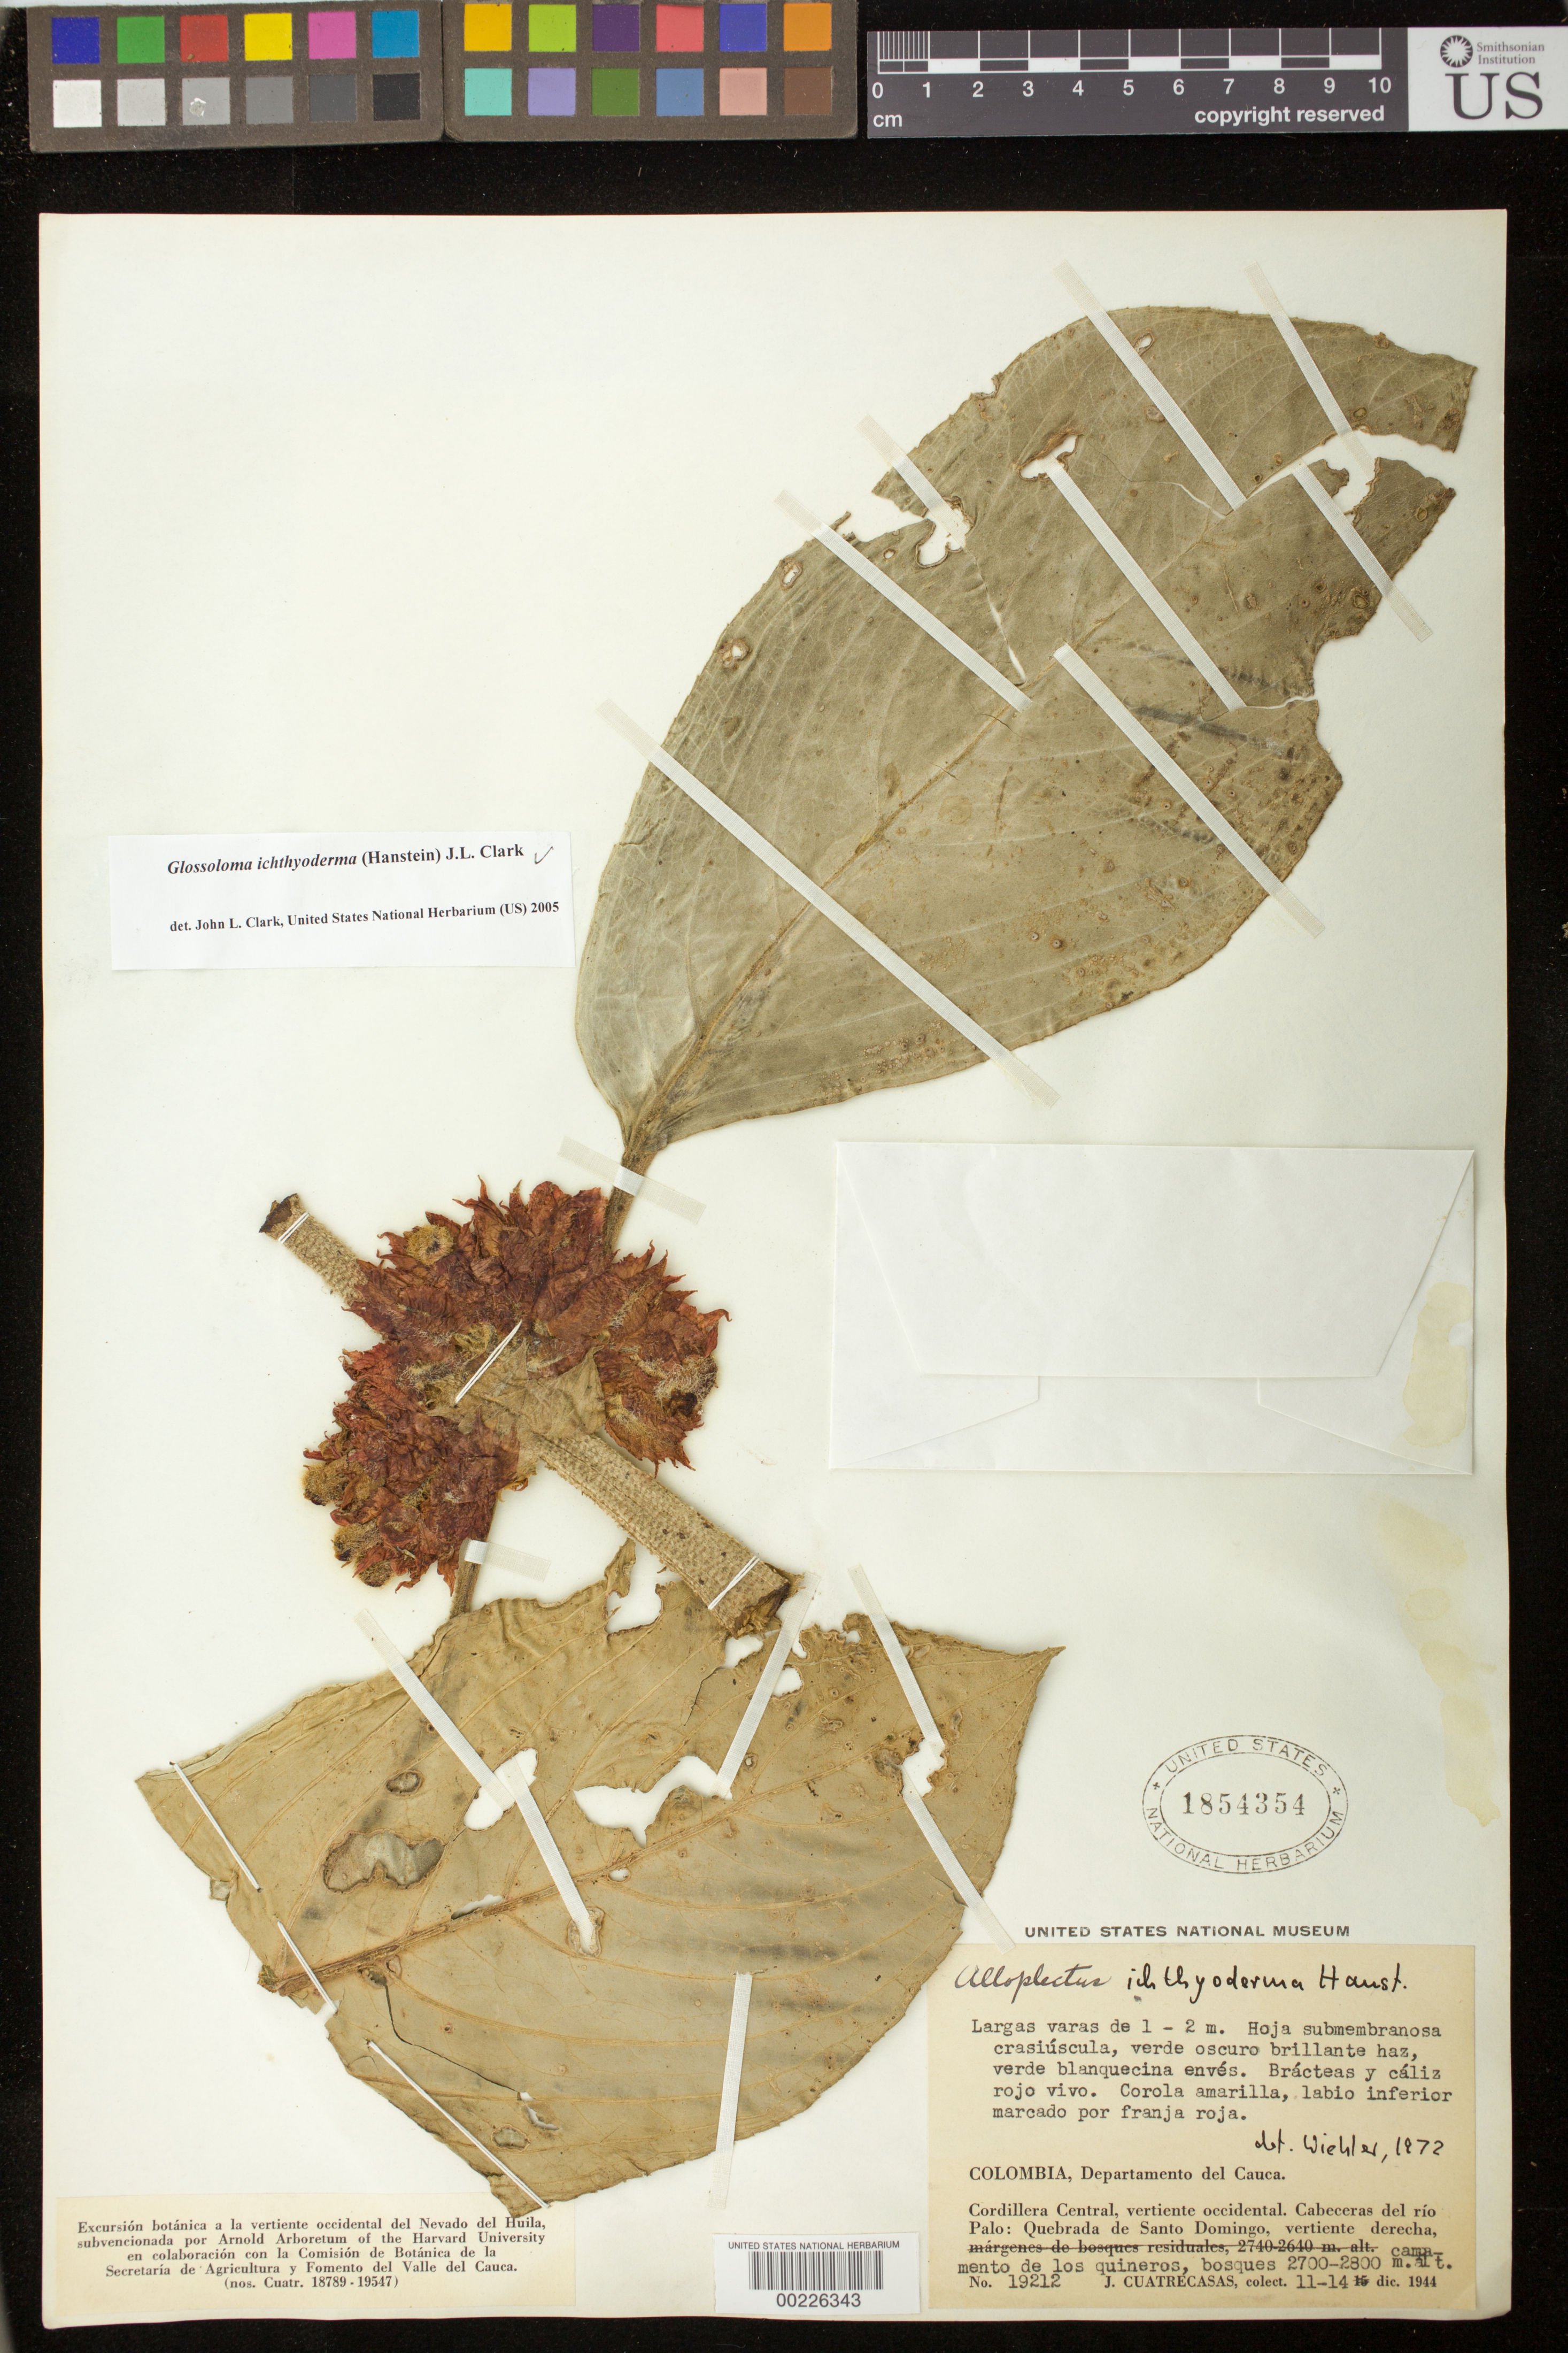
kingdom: Plantae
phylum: Tracheophyta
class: Magnoliopsida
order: Lamiales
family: Gesneriaceae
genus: Glossoloma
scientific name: Glossoloma ichthyoderma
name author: (Hanst.) J.L. Clark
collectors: J. Cuatrecasas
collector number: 19212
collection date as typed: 11-14 Dec 1944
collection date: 1944-12-11/1944-12-14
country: Colombia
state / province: Cauca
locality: Cordillera Central, western slope, chief city of Rio Palo, quebrada de Santo Domingo, right slope, encampament of 'Quineros'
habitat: Forests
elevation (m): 2700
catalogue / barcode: US 1854354